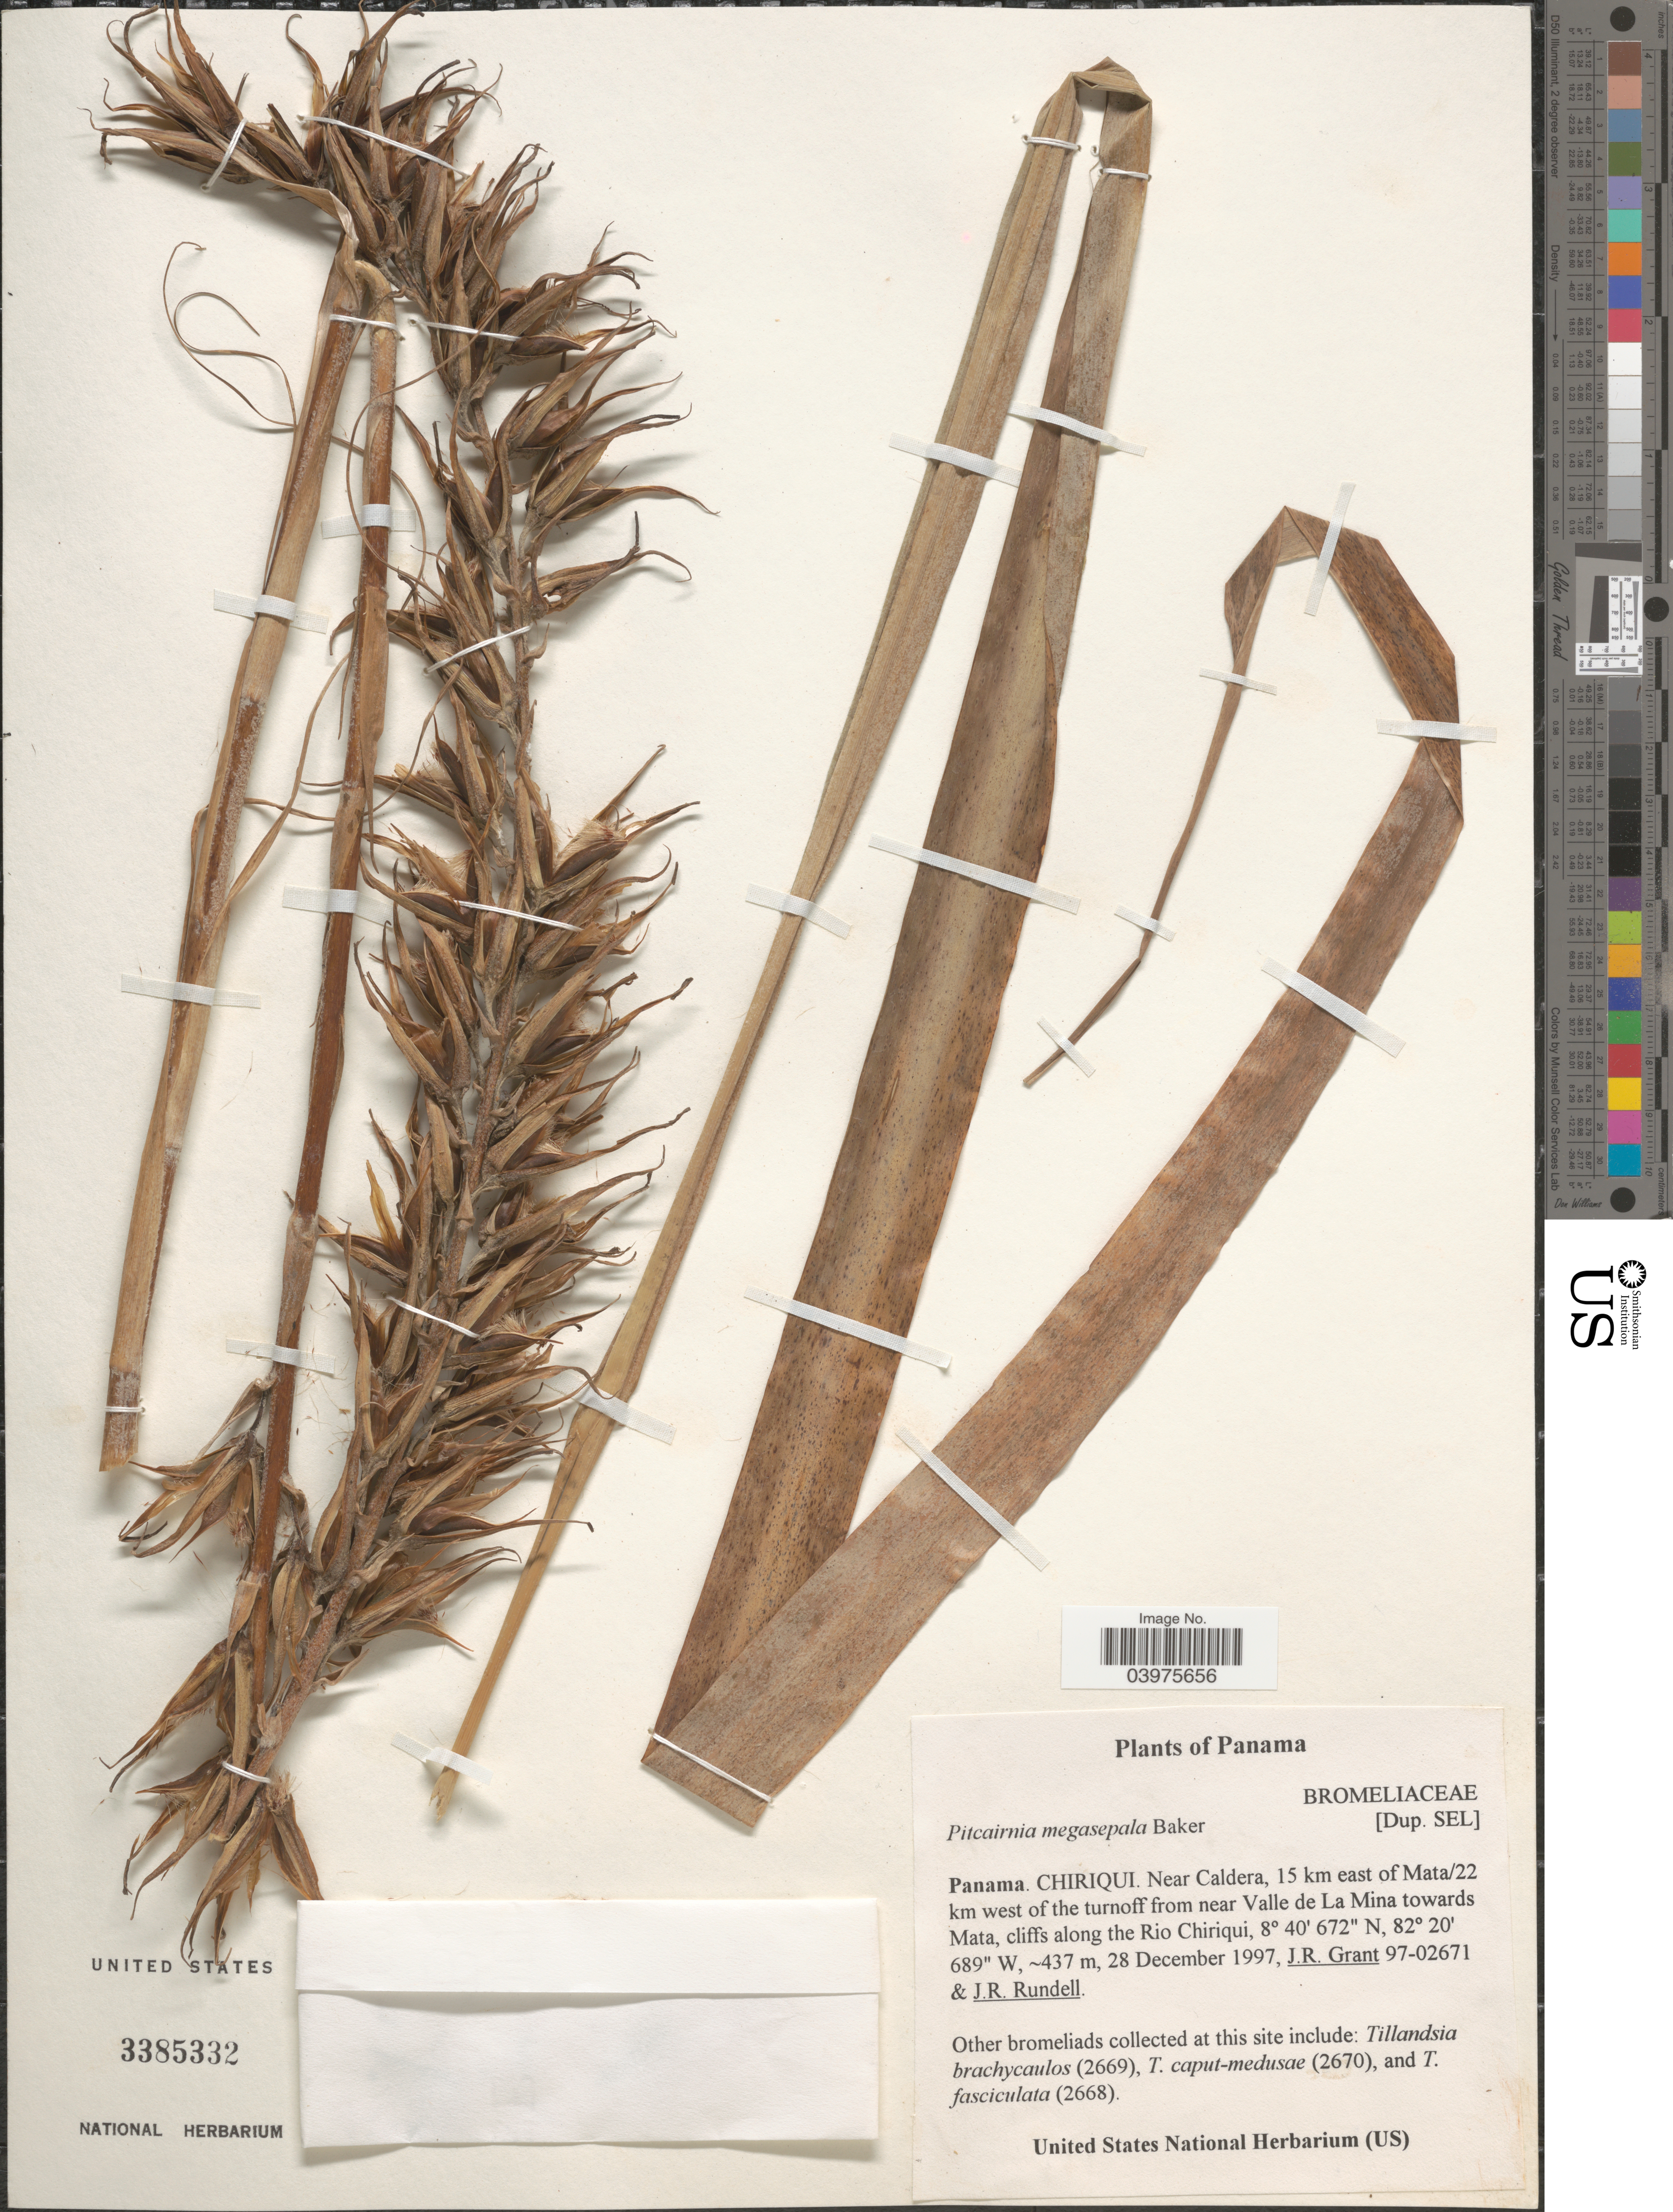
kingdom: Plantae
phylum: Tracheophyta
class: Liliopsida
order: Poales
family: Bromeliaceae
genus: Pitcairnia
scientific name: Pitcairnia megasepala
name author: Baker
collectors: J. Grant & J. R. Rundell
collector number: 97-02671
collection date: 1997-12-28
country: Panama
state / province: Chiriqui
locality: Near Caldera, 15 km east of Mata/22 km west of the turnoff from near Valle de La Mina towards Mata, cliffs along the Rio Chiriqui.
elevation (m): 437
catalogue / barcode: US 3385332